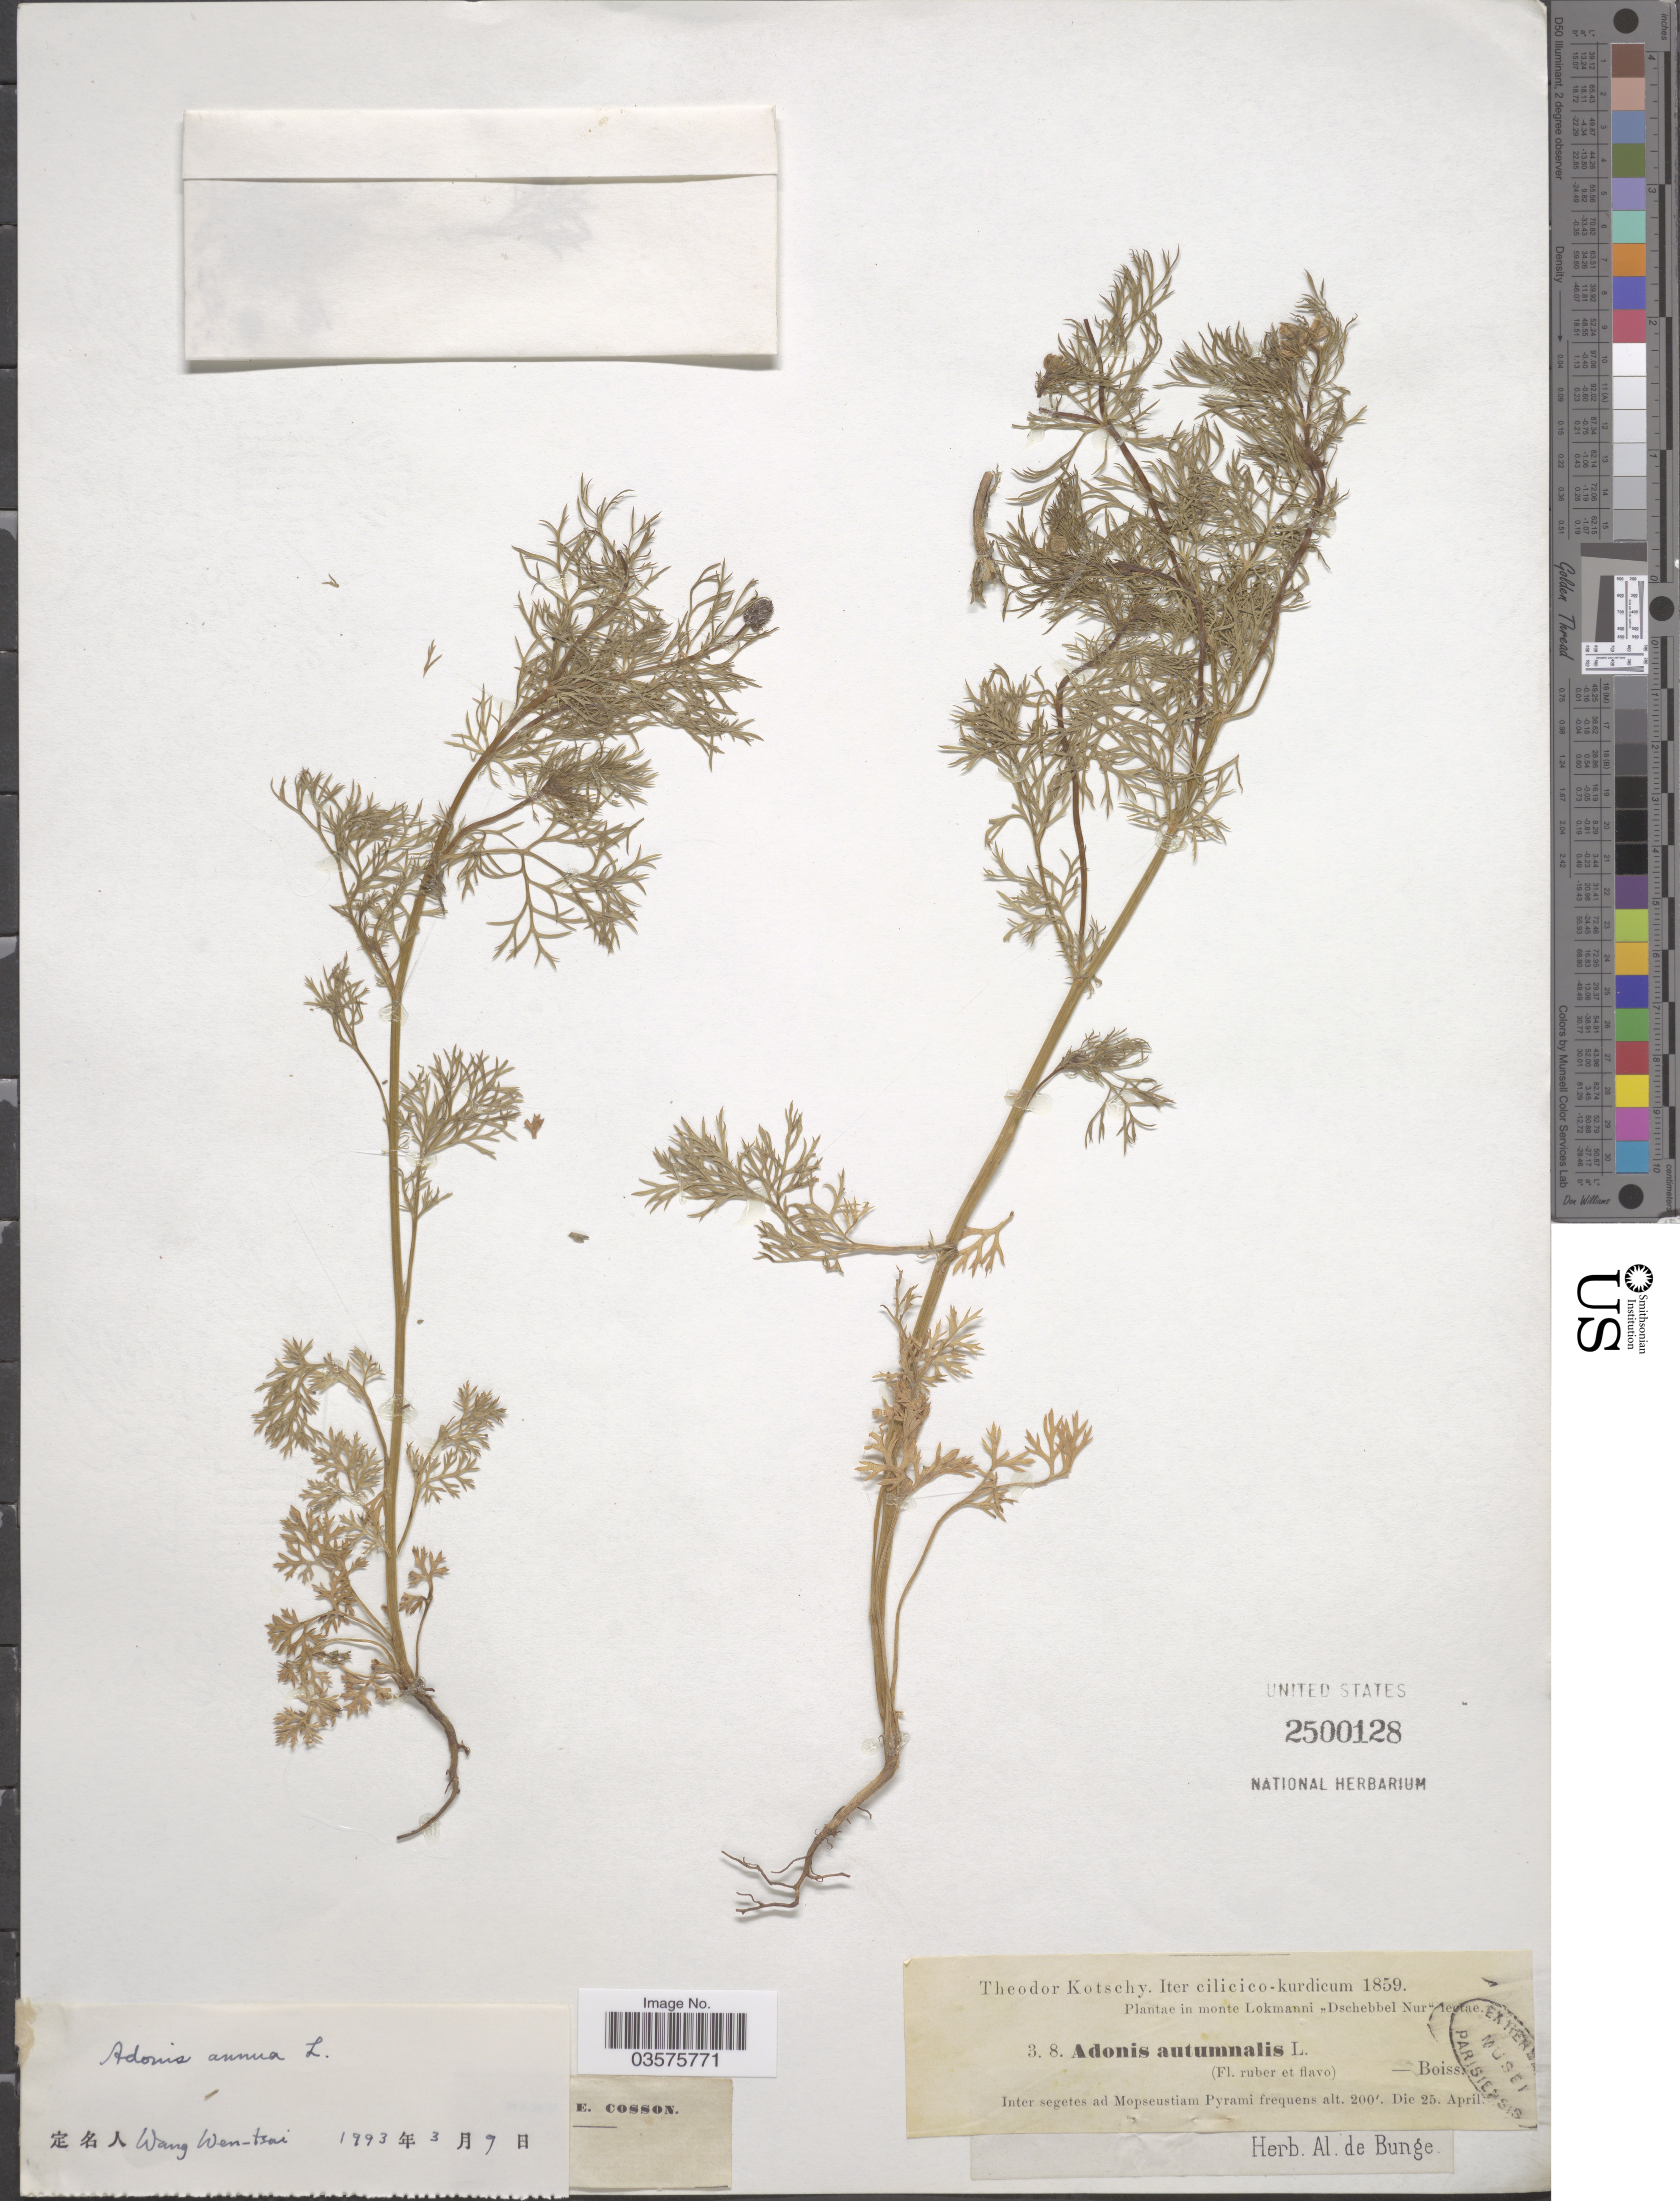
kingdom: Plantae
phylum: Tracheophyta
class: Magnoliopsida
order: Ranunculales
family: Ranunculaceae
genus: Adonis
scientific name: Adonis annua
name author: L.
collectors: Boiss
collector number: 3. 8.?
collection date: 1859-04-25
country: Turkey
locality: Cilicico-kurdicum. In monte Lokmanni "Dschebbel Nur". Inter segetes ad Mopseustiam Pyrami frequens.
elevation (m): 61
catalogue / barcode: US 2500128